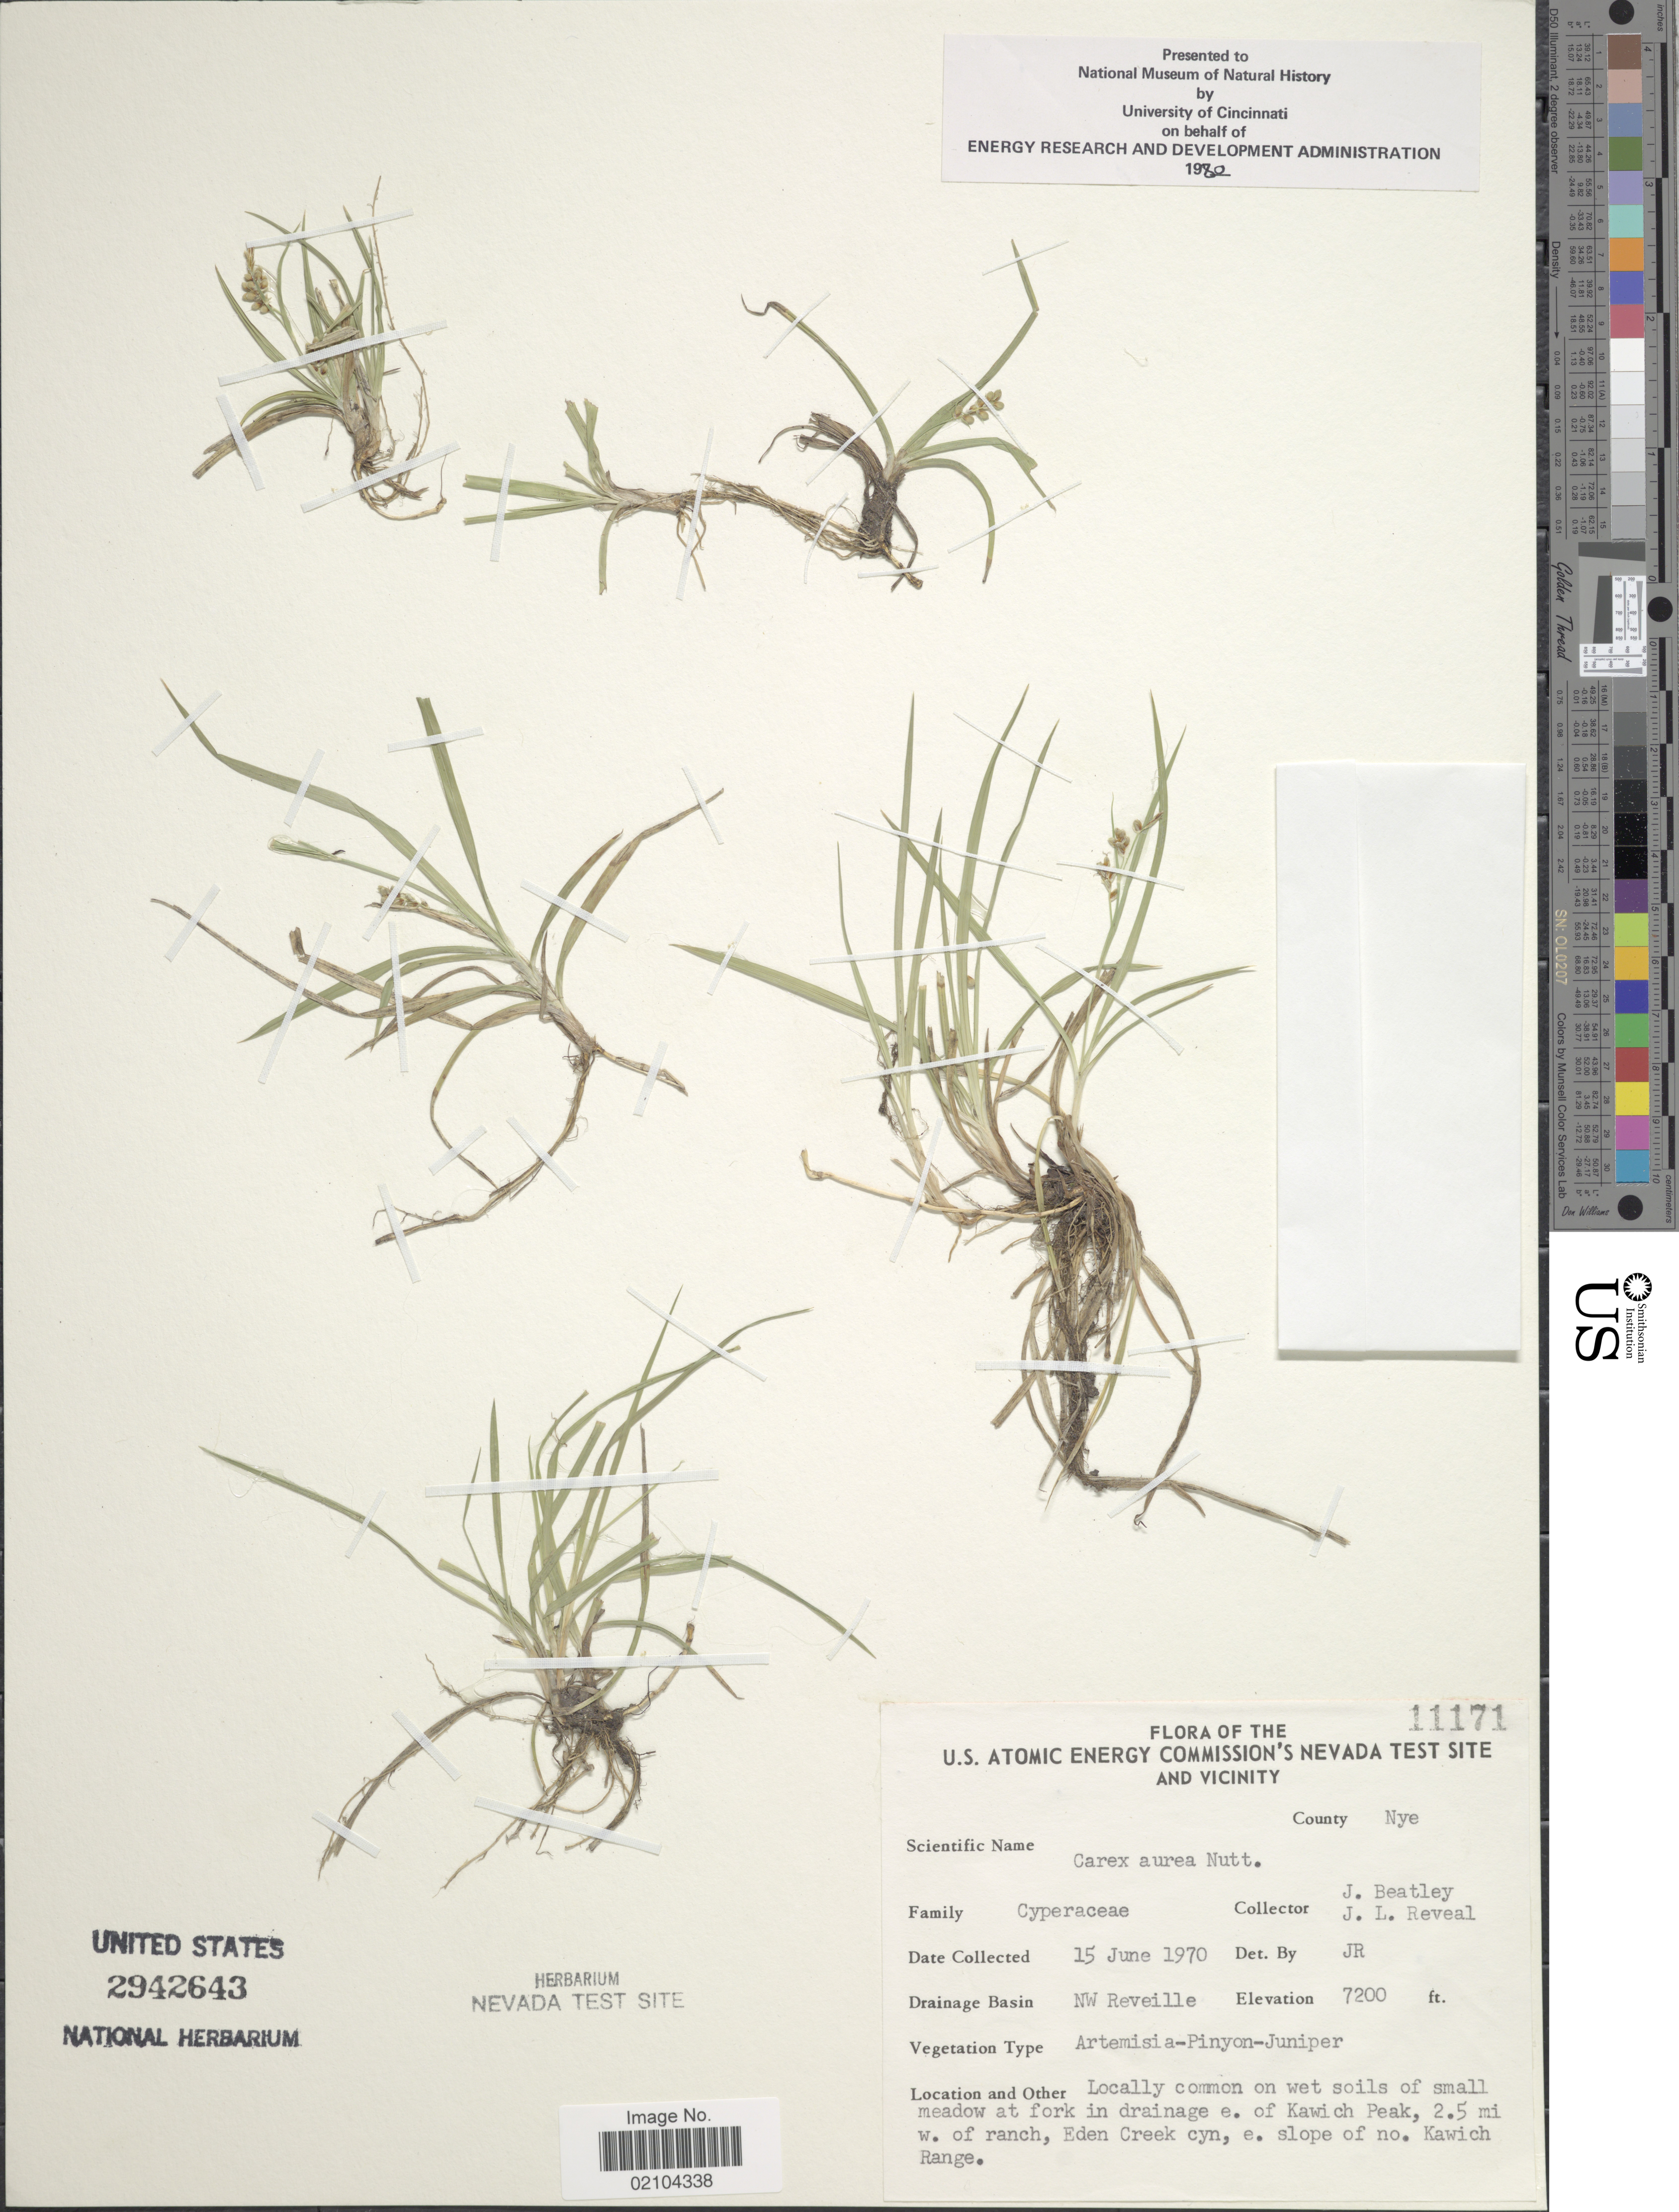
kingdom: Plantae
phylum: Tracheophyta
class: Liliopsida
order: Poales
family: Cyperaceae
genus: Carex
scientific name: Carex aurea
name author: Nutt.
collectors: J. C. Beatley & J. L. Reveal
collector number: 11171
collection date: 1970-06-15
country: United States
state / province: Nevada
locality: U.S. Atomic Energy Commission's Nevada Test Site and Vicinity. NW Reveille County Nye, at fork in drainage e. of Kawich Peak, 2.5 mi w. of ranch, Eden Creek cyn. e slope of no. Kawich Range.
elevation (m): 2195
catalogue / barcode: US 2942643